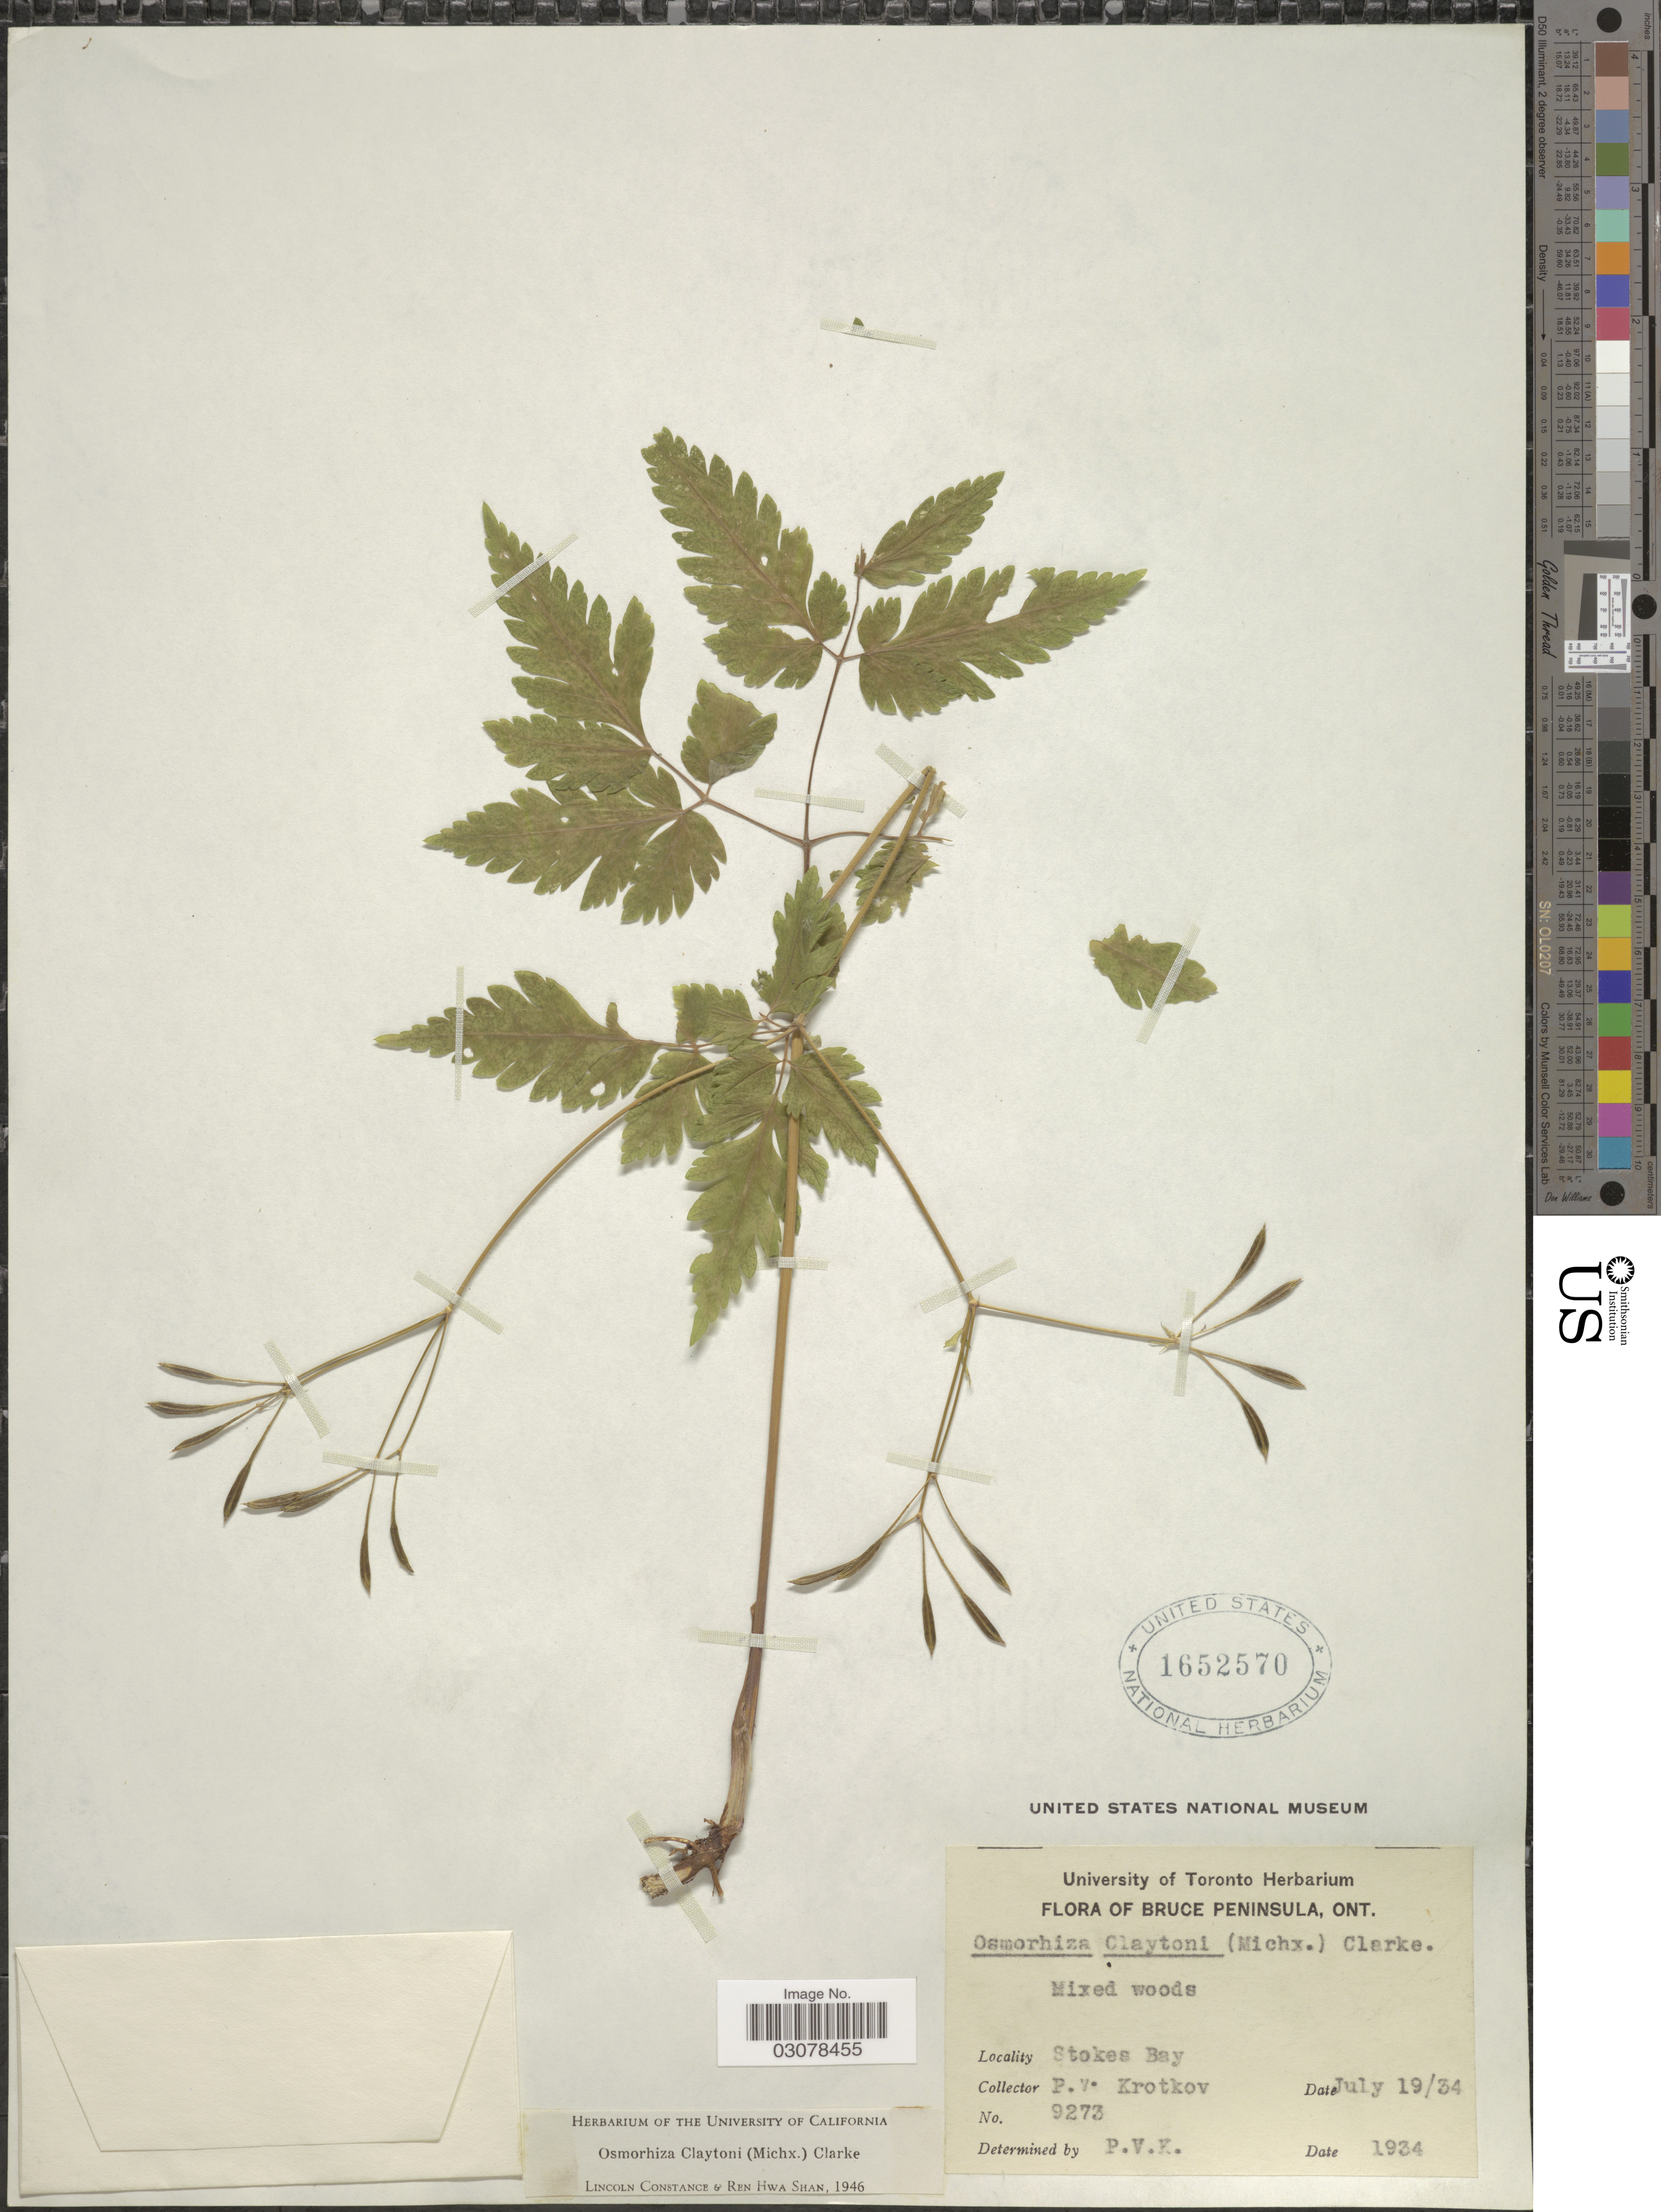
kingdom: Plantae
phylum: Tracheophyta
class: Magnoliopsida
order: Apiales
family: Apiaceae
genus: Osmorhiza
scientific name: Osmorhiza claytonii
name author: (Michx.) C.B. Clarke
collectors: P. V. Krotkov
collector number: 9273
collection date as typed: Transcribed d/m/y: 19/7/34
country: Canada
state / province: Ontario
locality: Bruce Peninsula, Ont. Stokes Bay.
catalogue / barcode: US 1652570